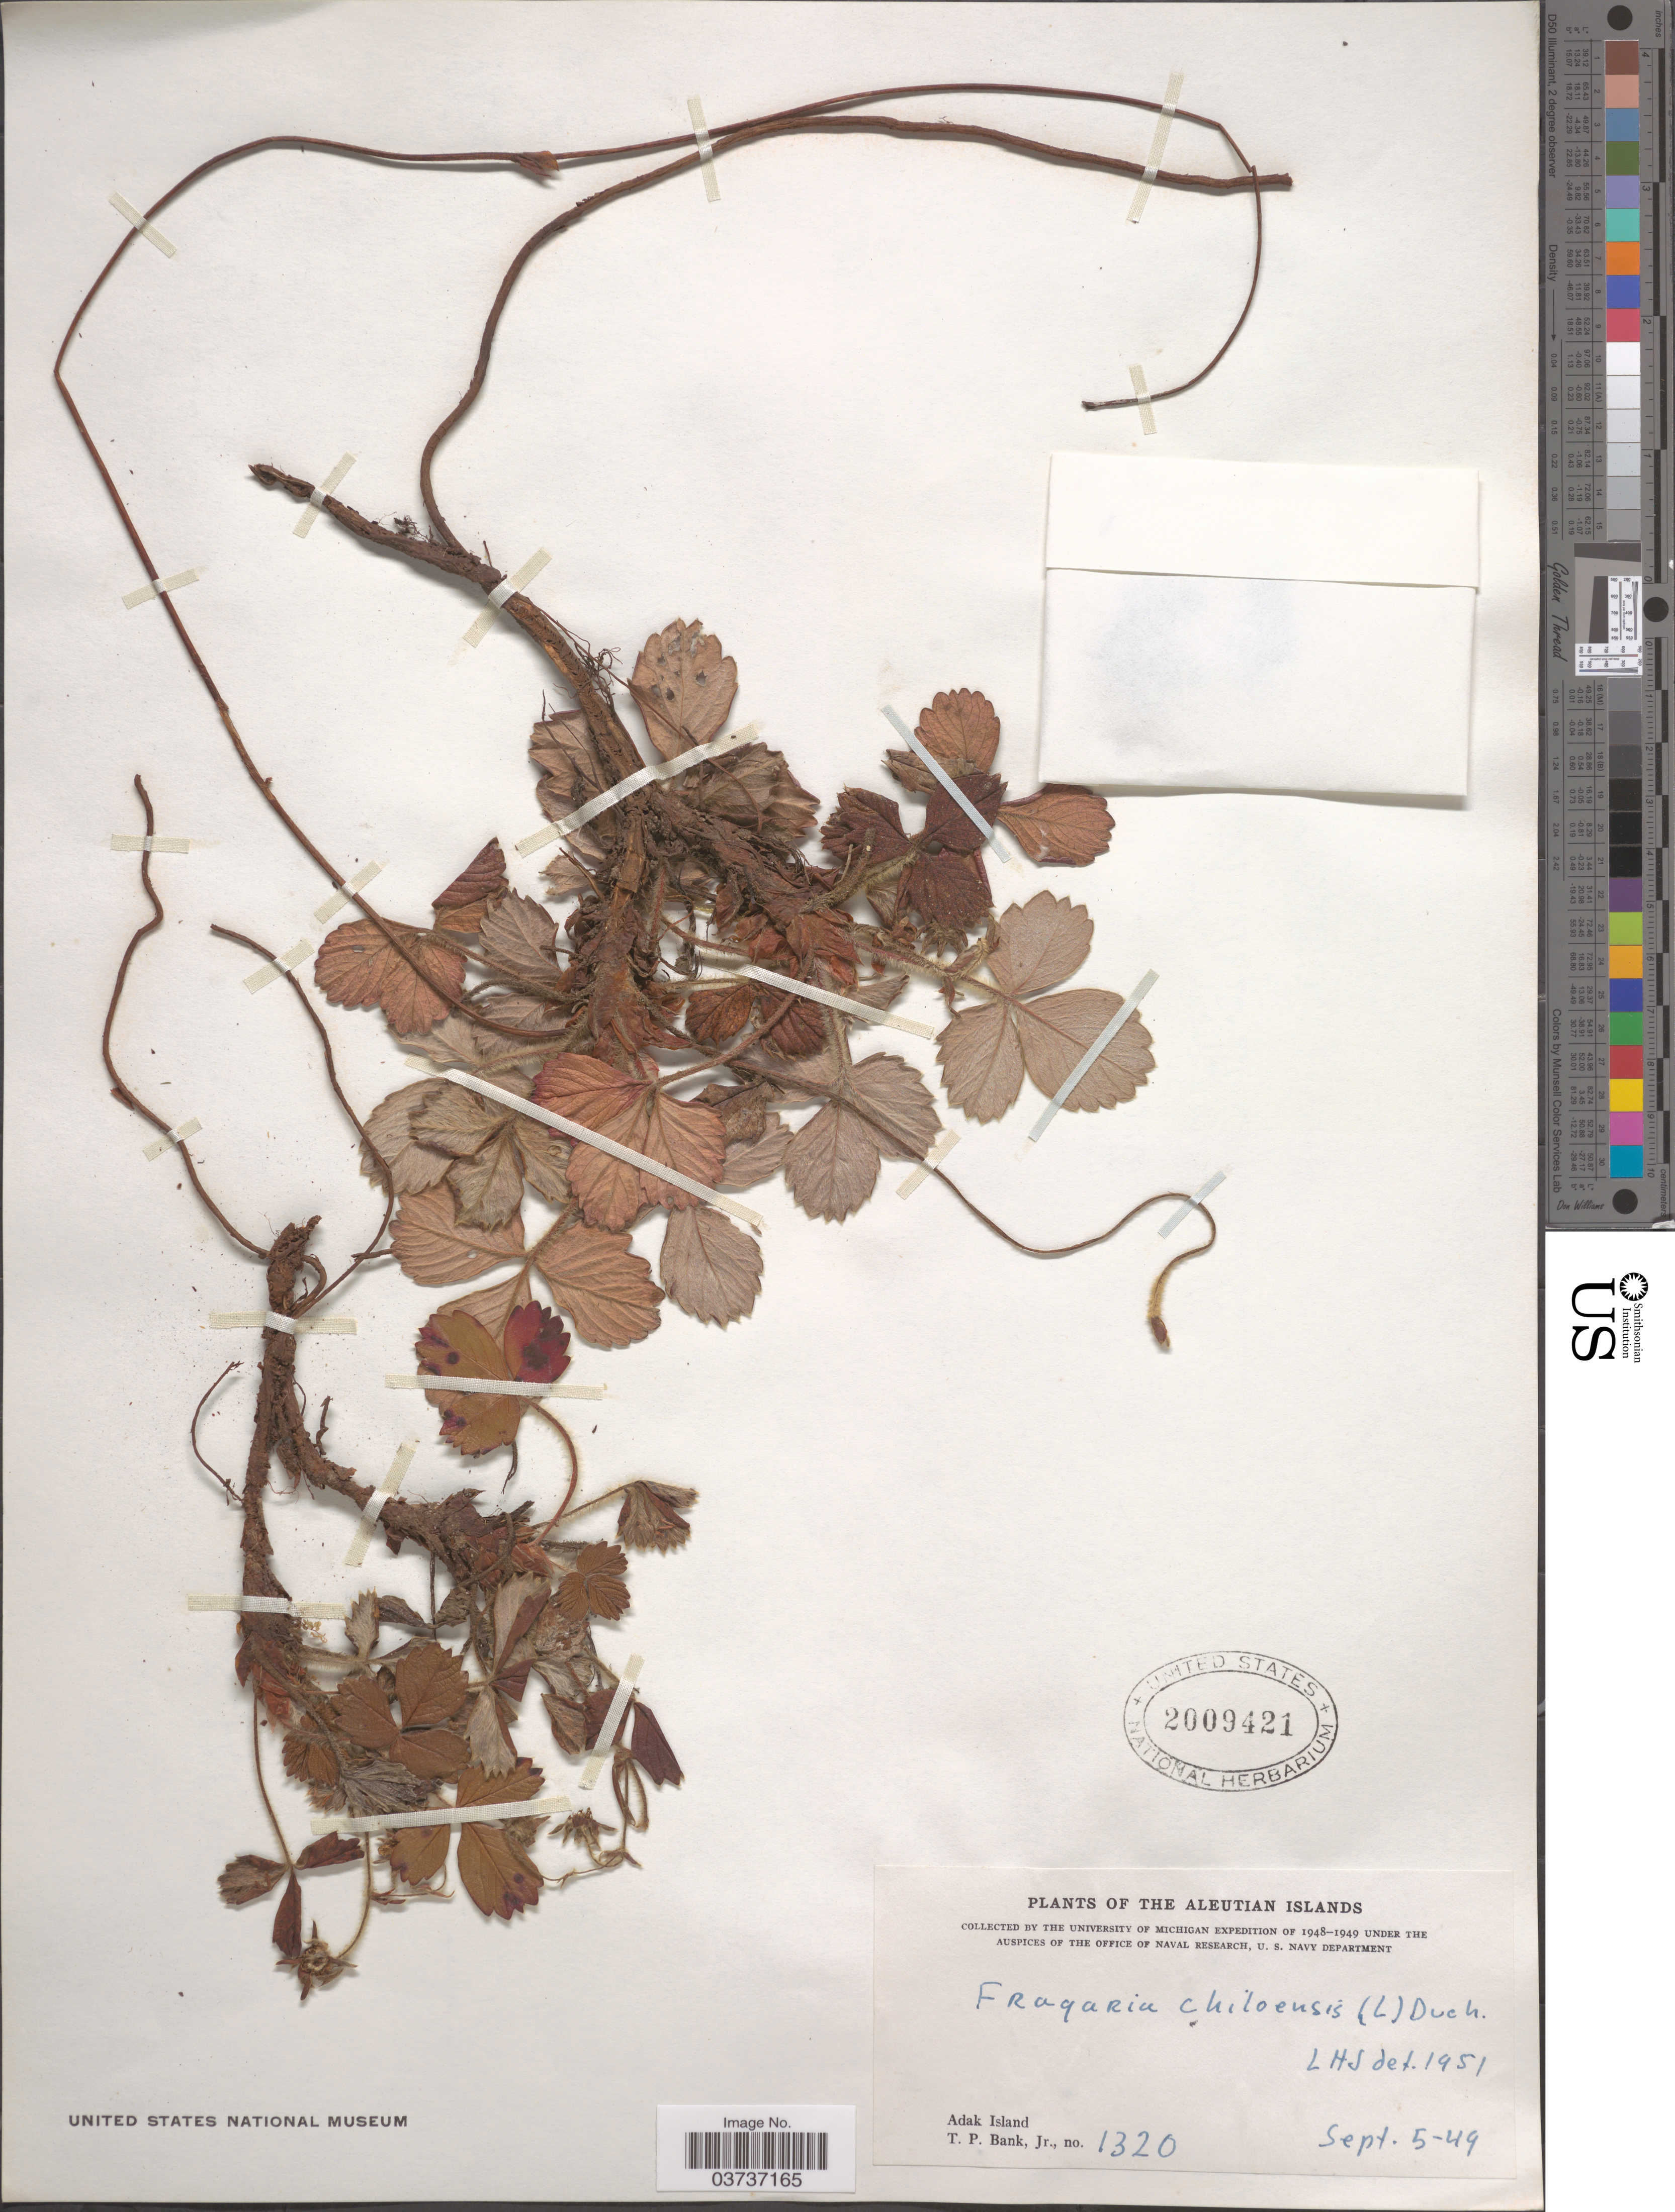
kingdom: Plantae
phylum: Tracheophyta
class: Magnoliopsida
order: Rosales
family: Rosaceae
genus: Fragaria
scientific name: Fragaria chiloensis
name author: (L.) Mill.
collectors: T. Bank Jr.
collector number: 1320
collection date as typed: Transcribed d/m/y: 5/9/49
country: United States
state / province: Alaska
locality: The Aleutian Islands. Adak Island.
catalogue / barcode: US 2009421